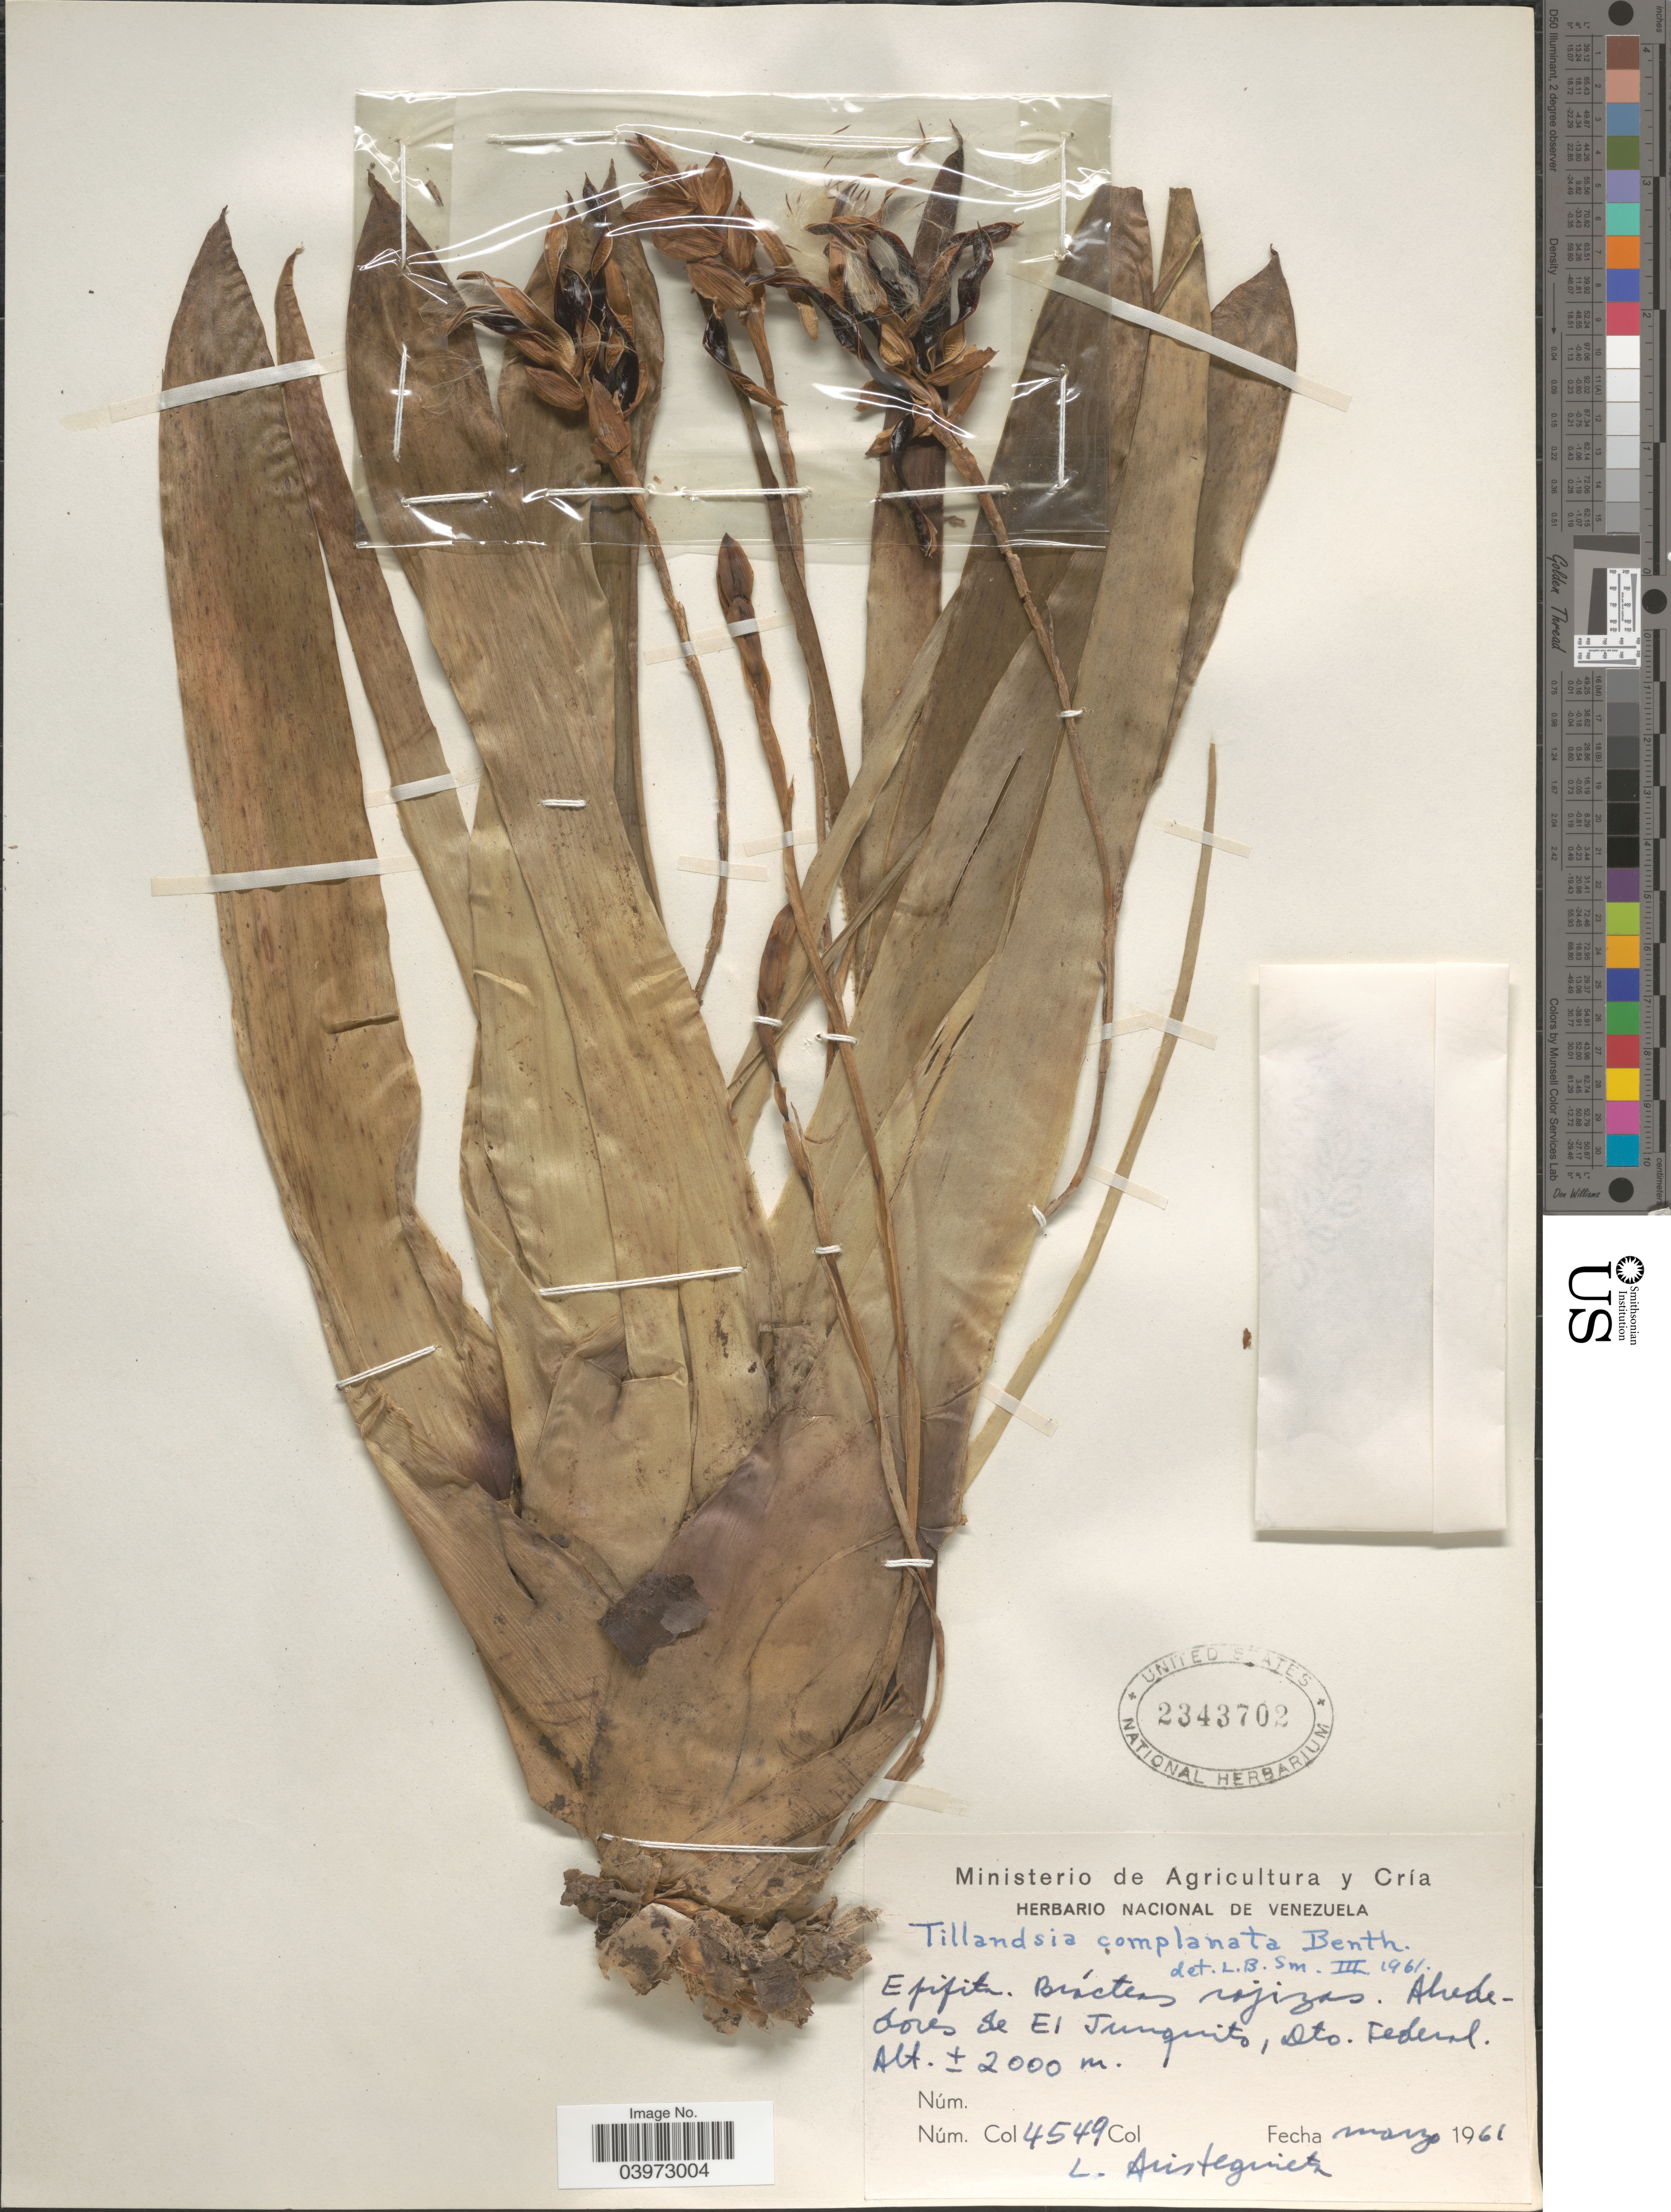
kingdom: Plantae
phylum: Tracheophyta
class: Liliopsida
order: Poales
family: Bromeliaceae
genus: Tillandsia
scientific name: Tillandsia complanata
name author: Benth.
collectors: L. Aristeguieta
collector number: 4549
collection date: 1961-03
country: Venezuela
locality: Alrededores de El Junquito, Dto. Federal.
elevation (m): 2000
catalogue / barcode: US 2343702